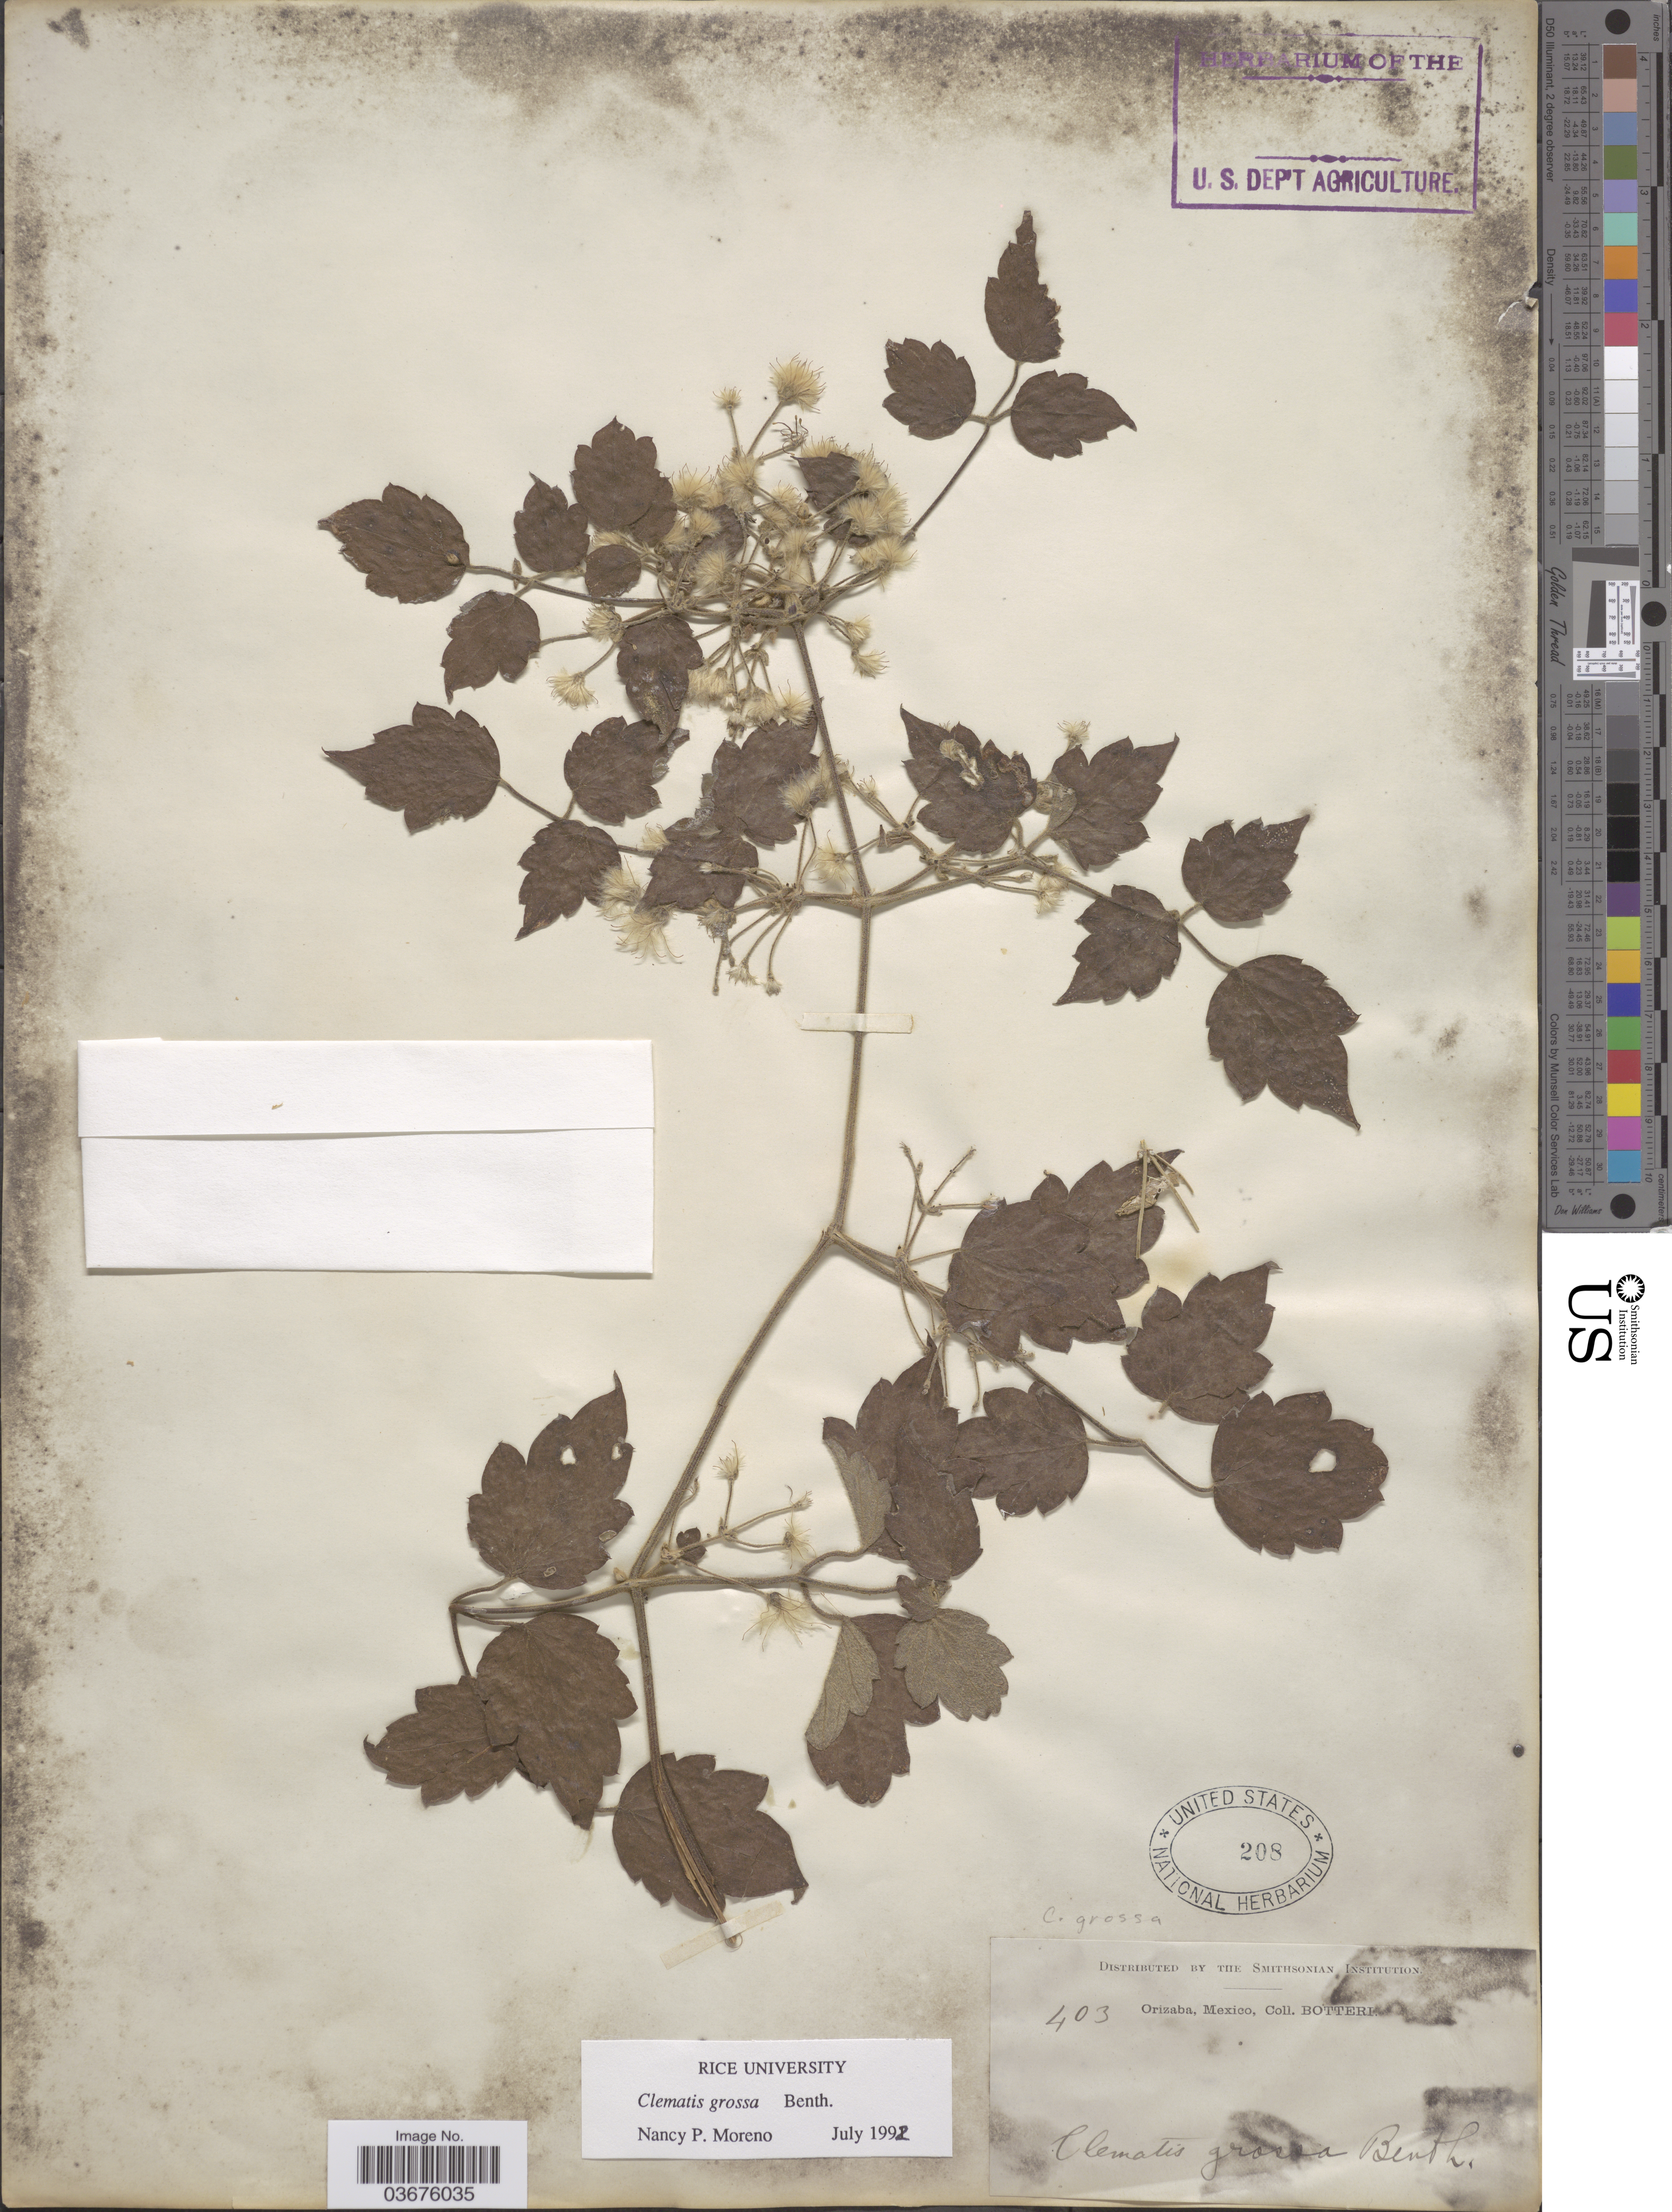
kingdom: Plantae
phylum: Tracheophyta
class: Magnoliopsida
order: Ranunculales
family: Ranunculaceae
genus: Clematis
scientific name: Clematis grossa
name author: Benth.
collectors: -. Botteri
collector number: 403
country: Mexico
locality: Orizaba.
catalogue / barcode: US 208